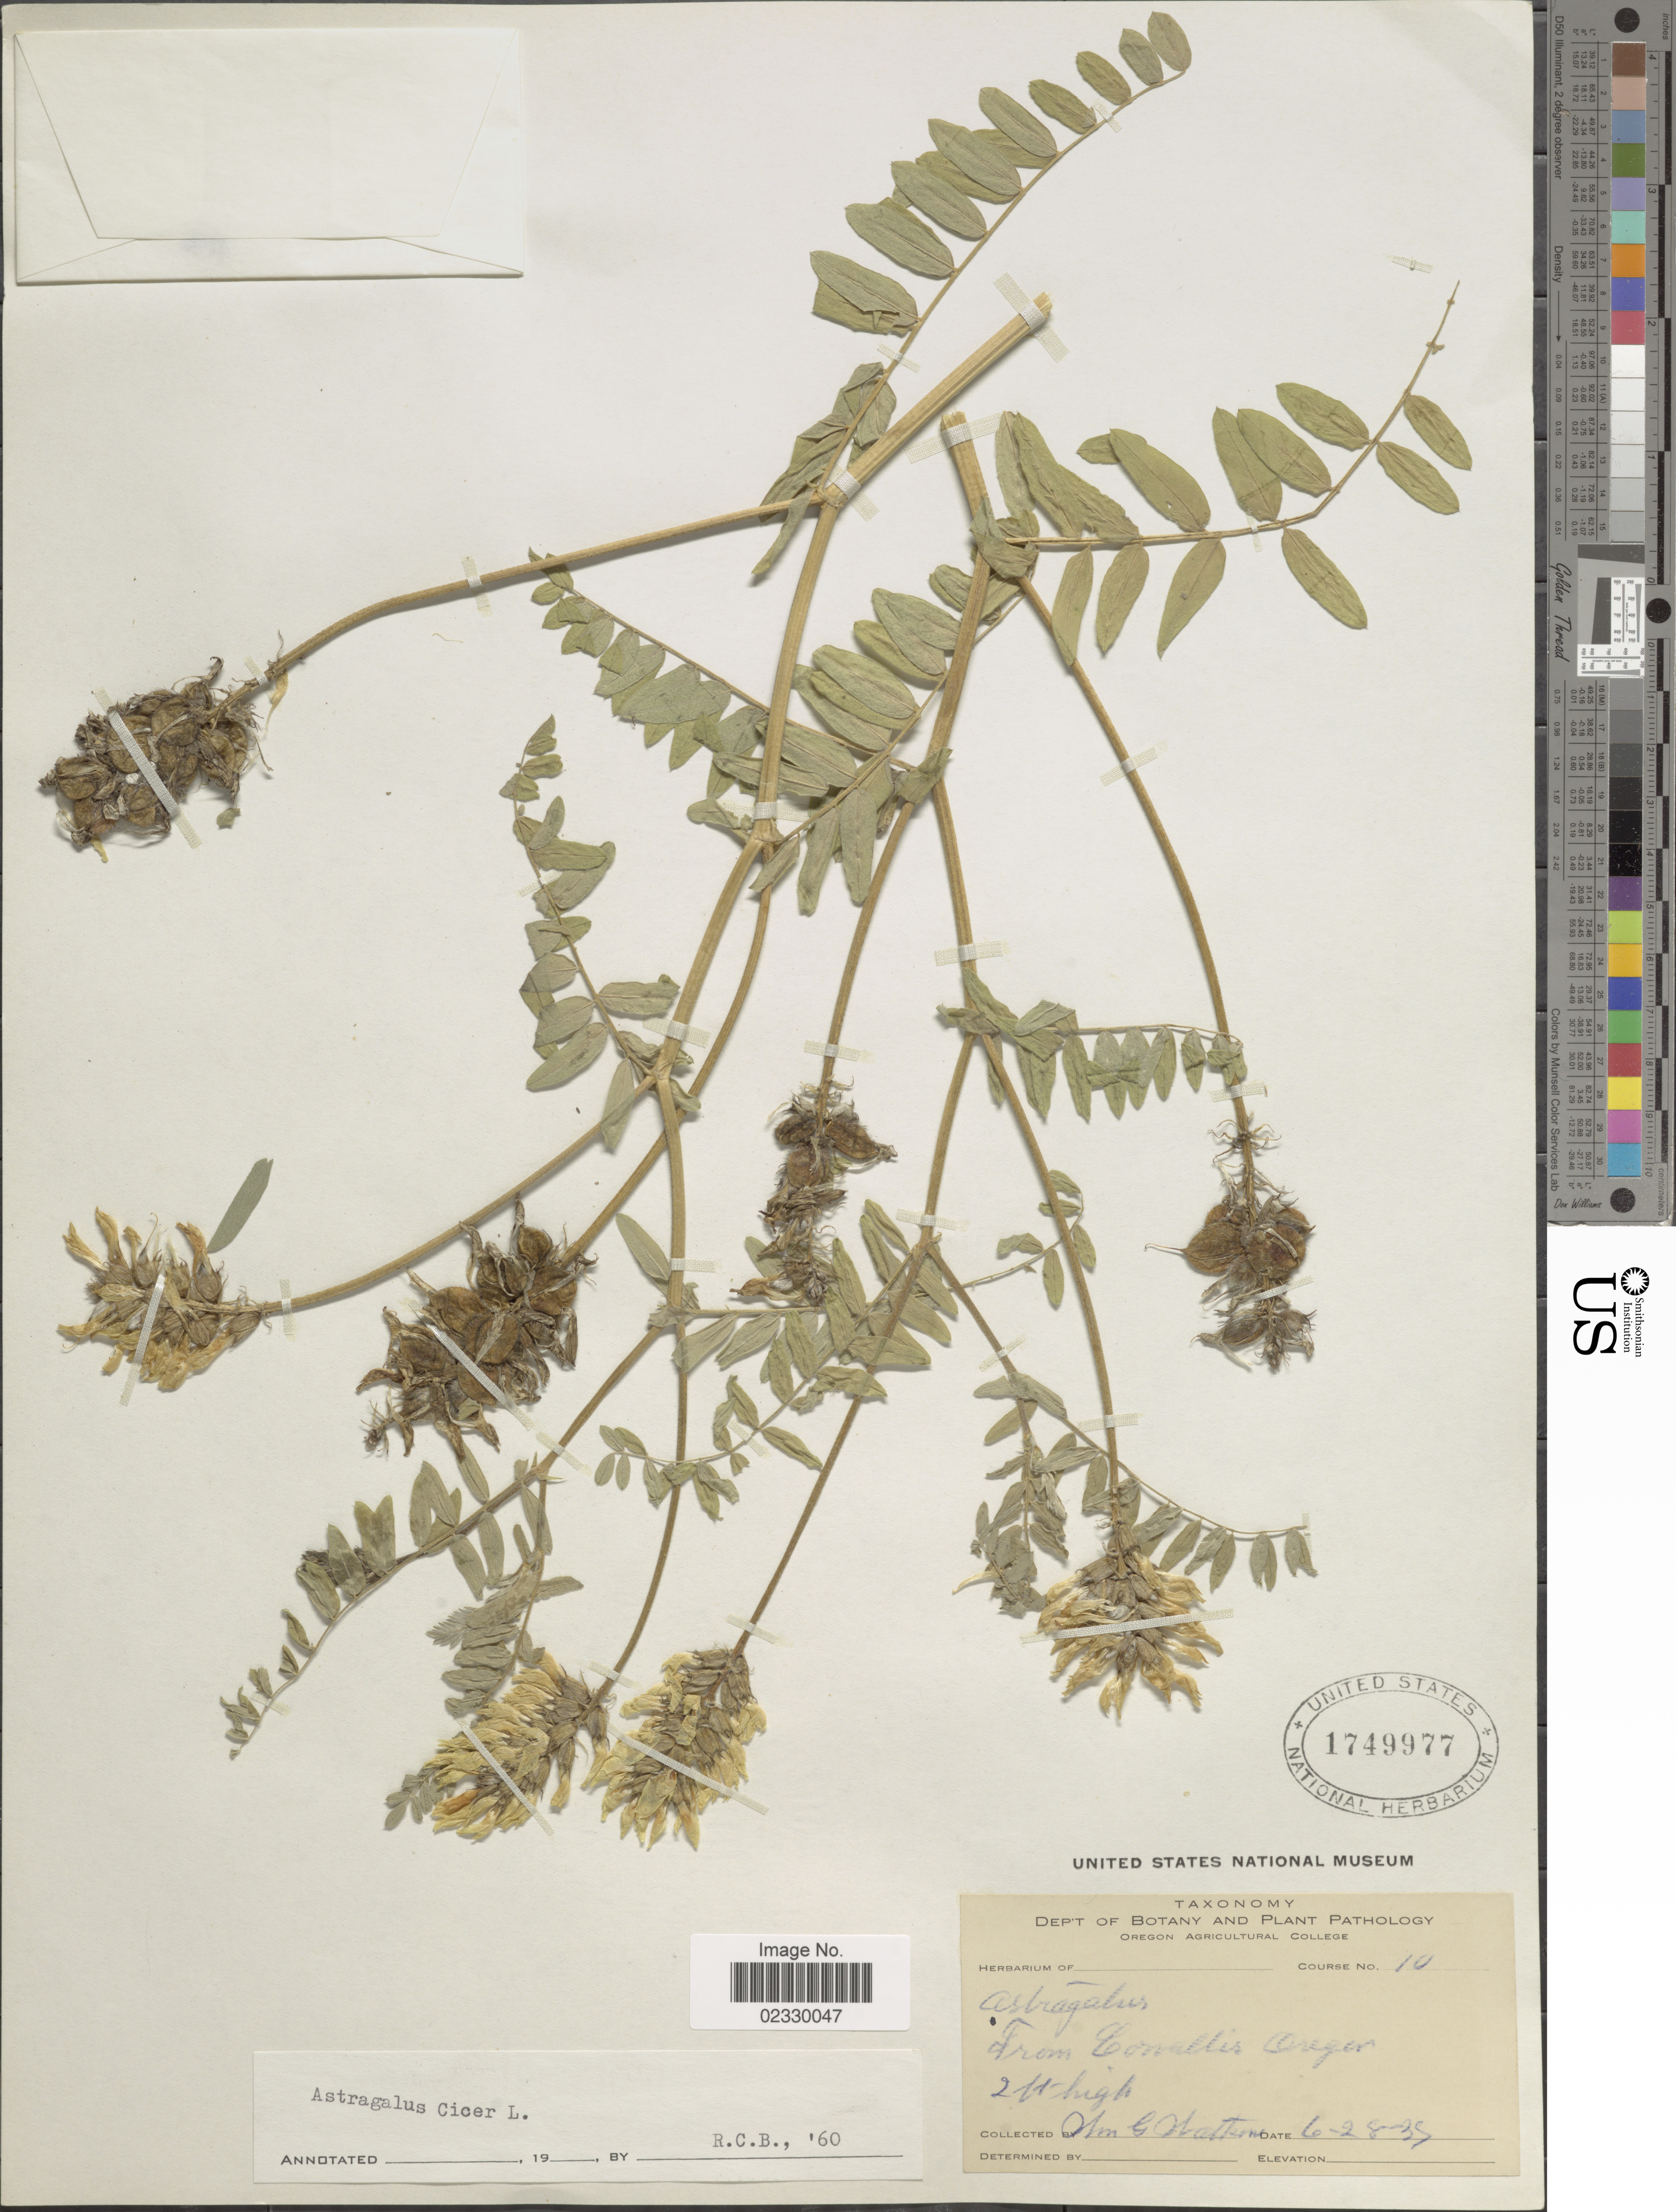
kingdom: Plantae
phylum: Tracheophyta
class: Magnoliopsida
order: Fabales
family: Fabaceae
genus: Astragalus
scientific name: Astragalus cicer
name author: L.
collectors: W. Watkins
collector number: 10?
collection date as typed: Transcribed d/m/y: 28/6/39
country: United States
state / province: Oregon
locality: From Corvallis , Oregon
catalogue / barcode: US 1749977